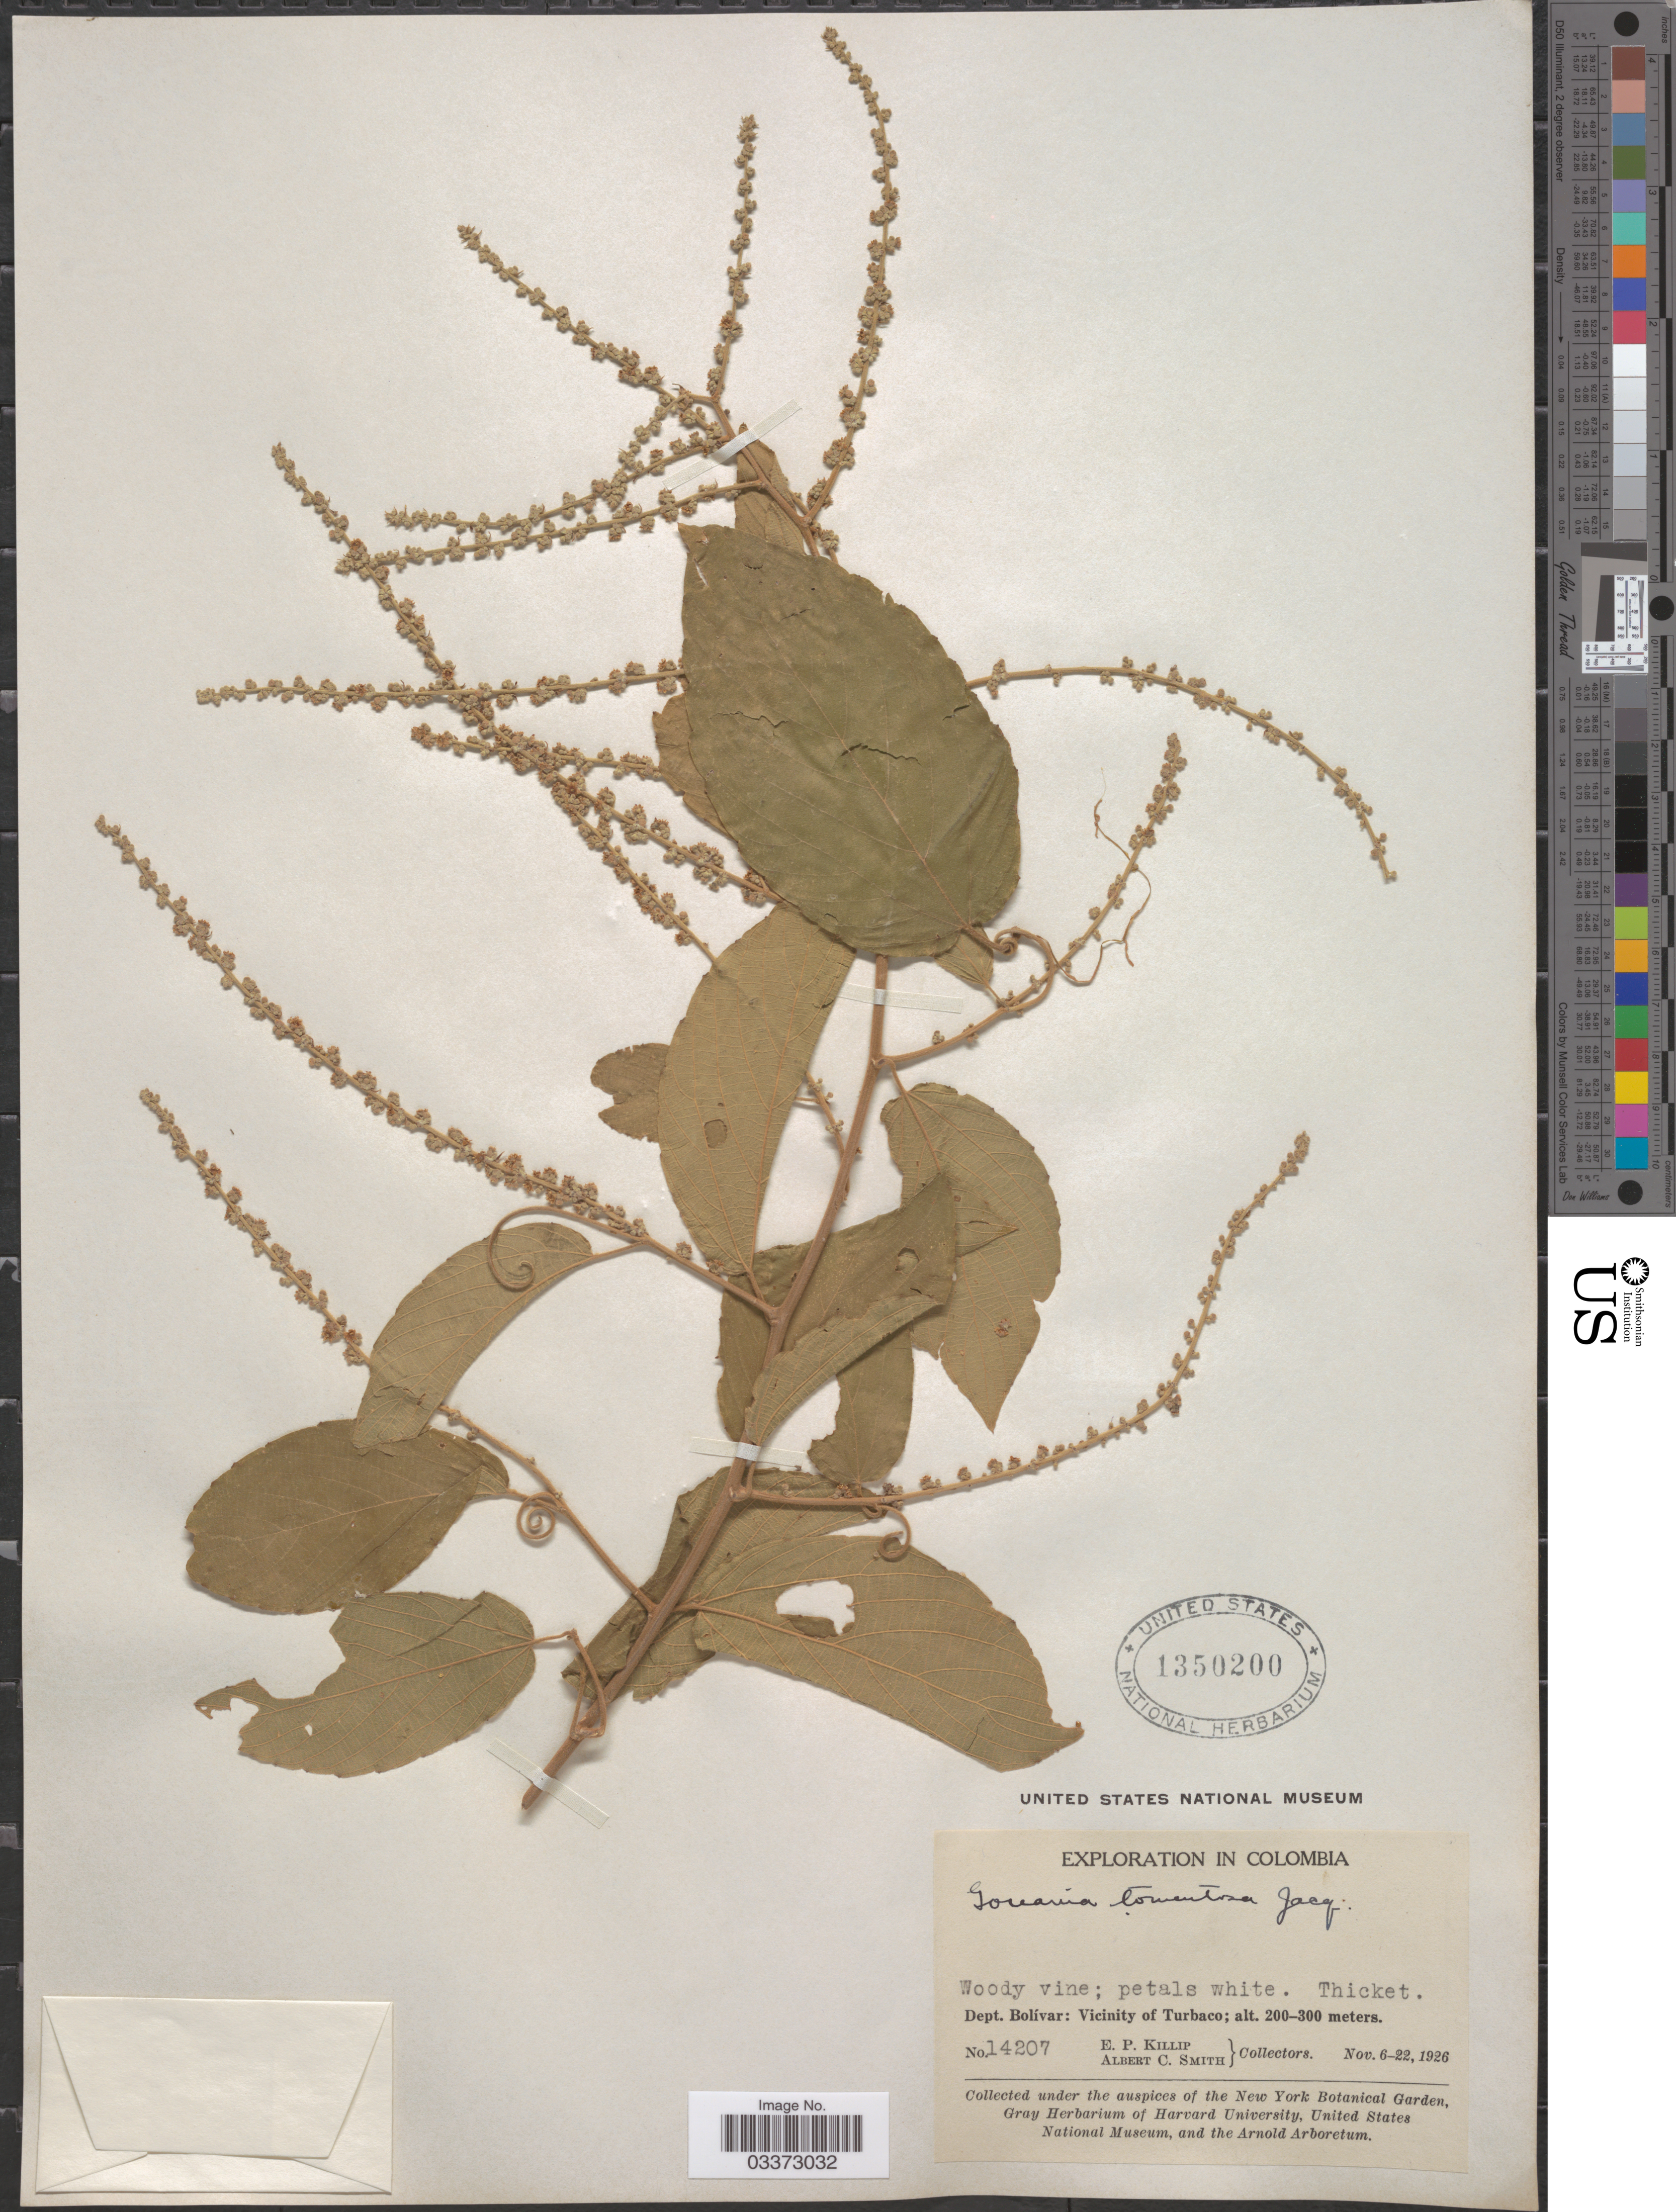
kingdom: Plantae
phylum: Tracheophyta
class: Magnoliopsida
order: Rosales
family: Rhamnaceae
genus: Gouania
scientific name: Gouania tomentosa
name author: Jacq.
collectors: E. P. Killip & A. C. Smith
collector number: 14207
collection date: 1926-11-06/1926-11-22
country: Colombia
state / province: Bolívar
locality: Dept. Bolívar: Vicinity of Turbaco.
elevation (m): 200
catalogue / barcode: US 1350200